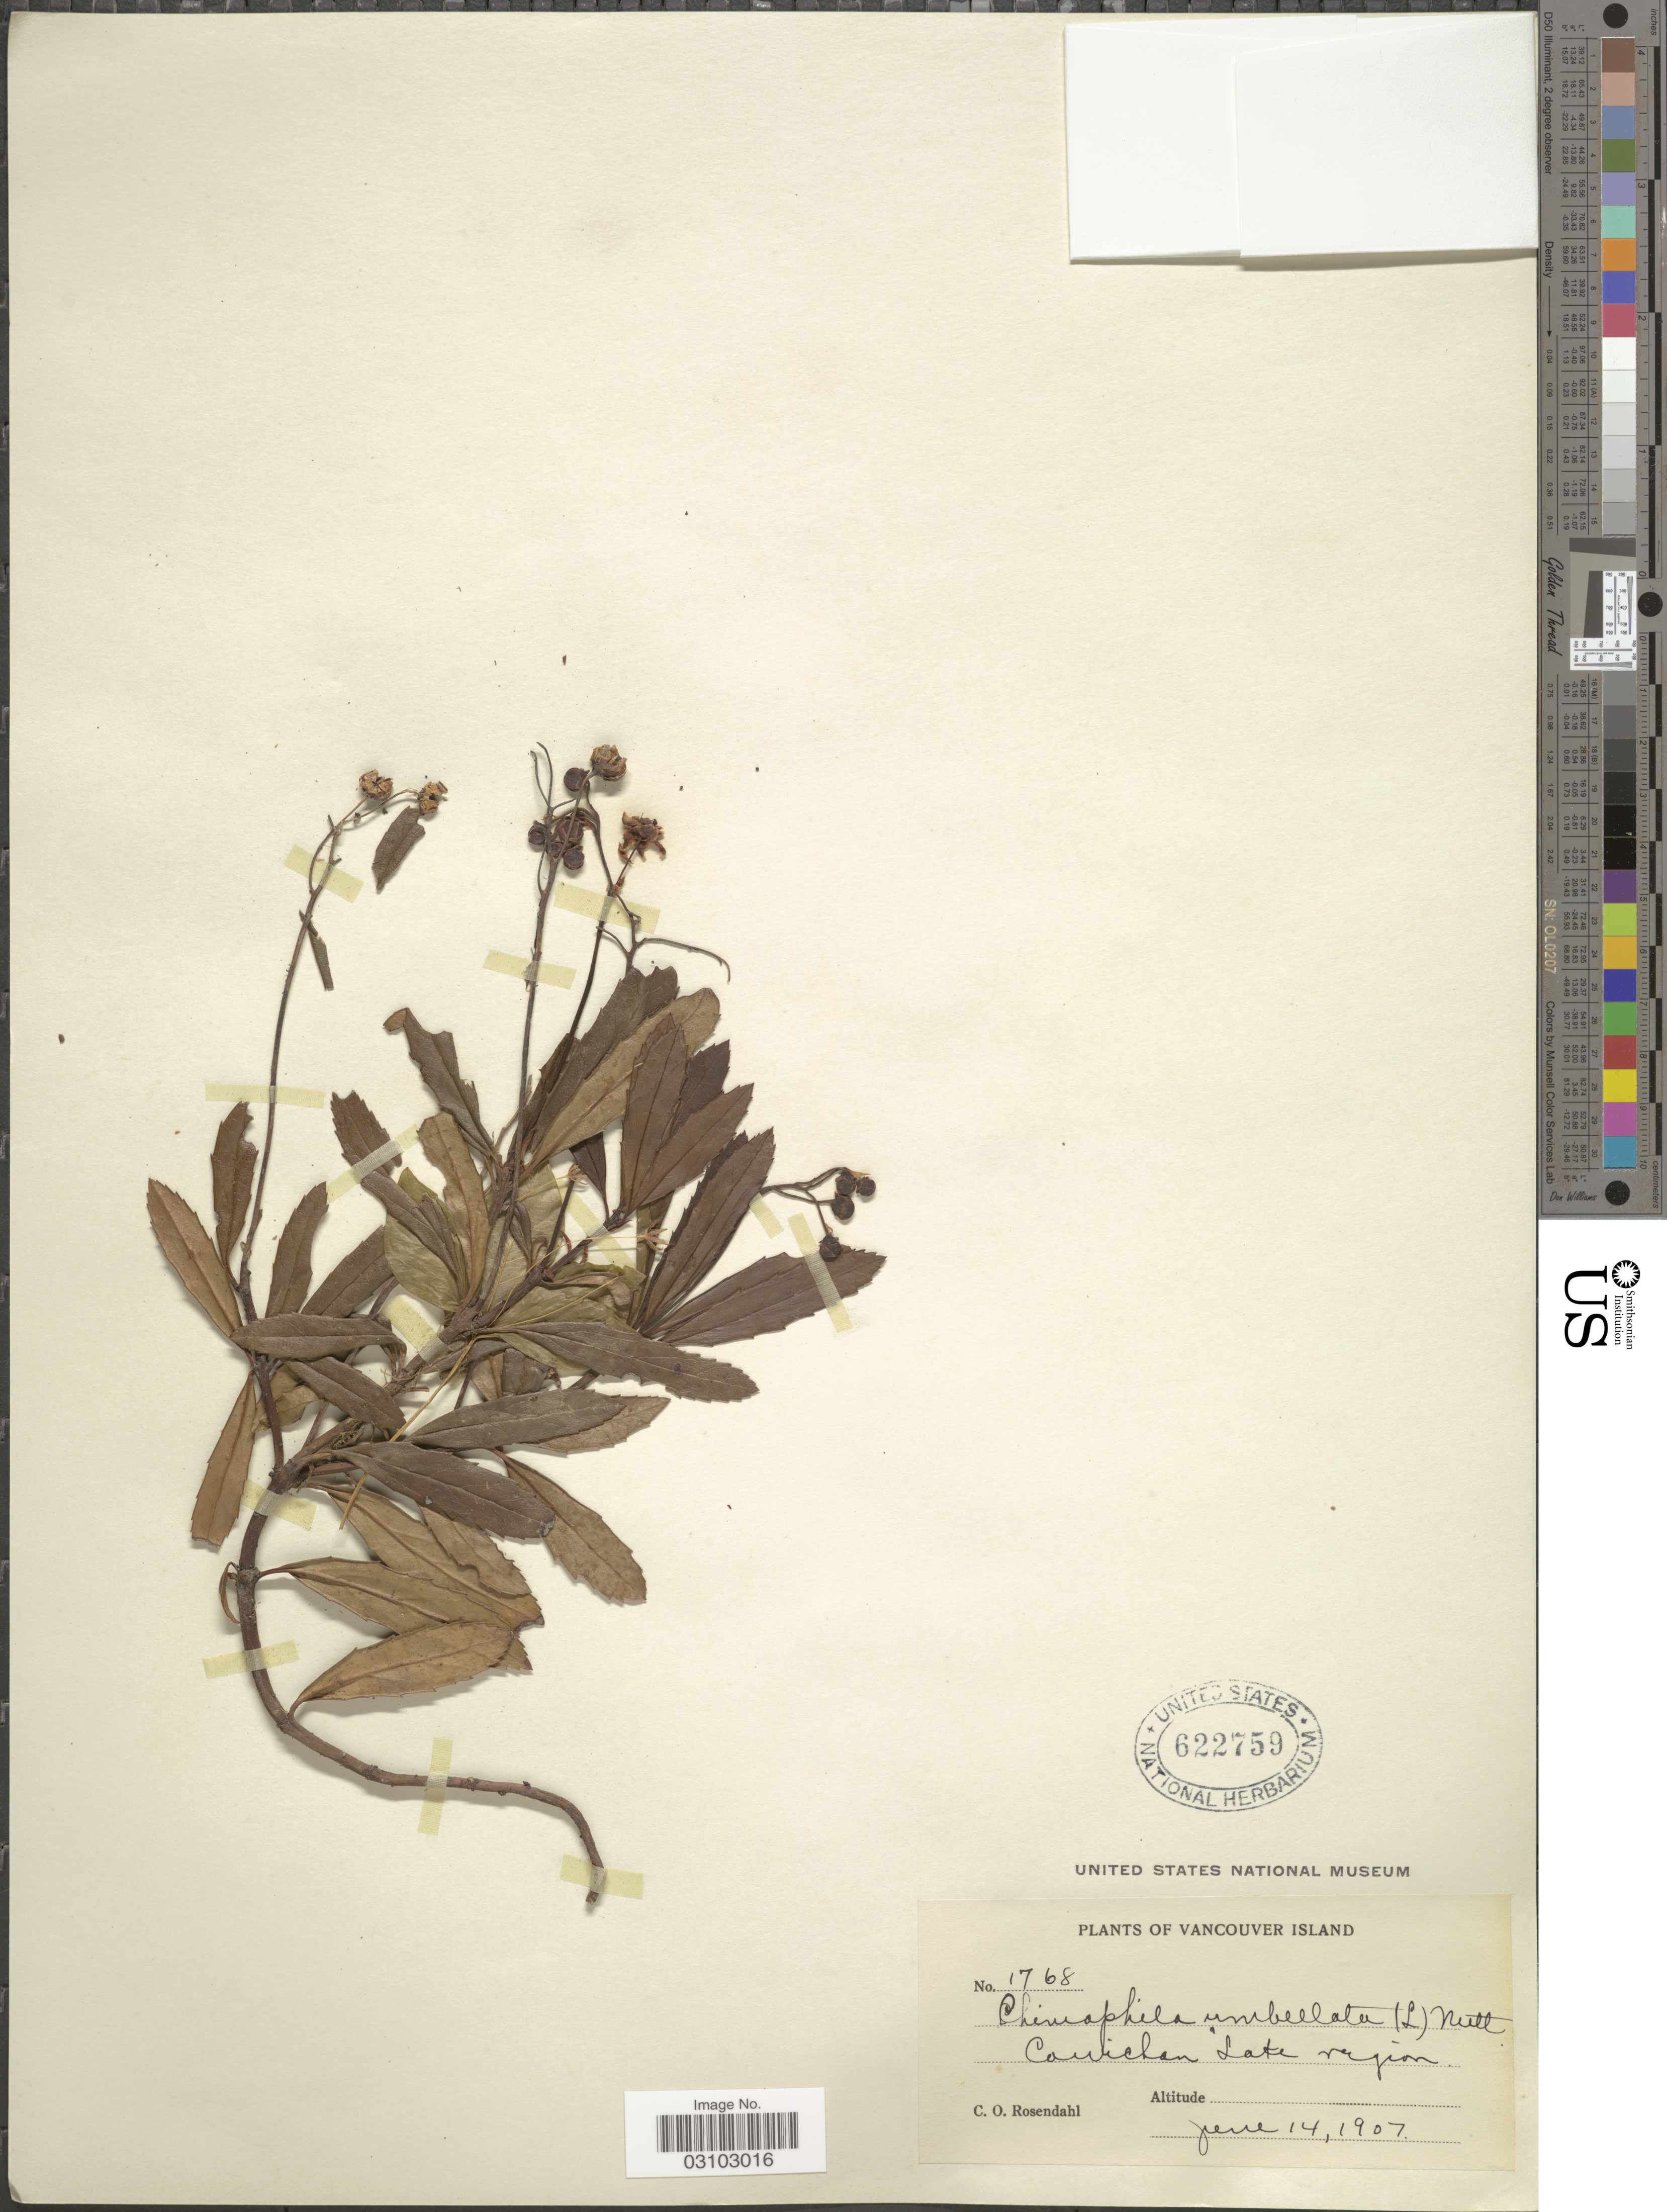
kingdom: Plantae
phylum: Tracheophyta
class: Magnoliopsida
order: Ericales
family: Ericaceae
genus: Chimaphila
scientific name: Chimaphila umbellata subsp. occidentalis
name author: (Rydb.) Hultén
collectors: C. O. Rosendahl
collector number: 1768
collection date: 1907-06-14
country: Canada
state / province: British Columbia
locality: Vancouver Island. Cowichan Lake region.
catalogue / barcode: US 622759